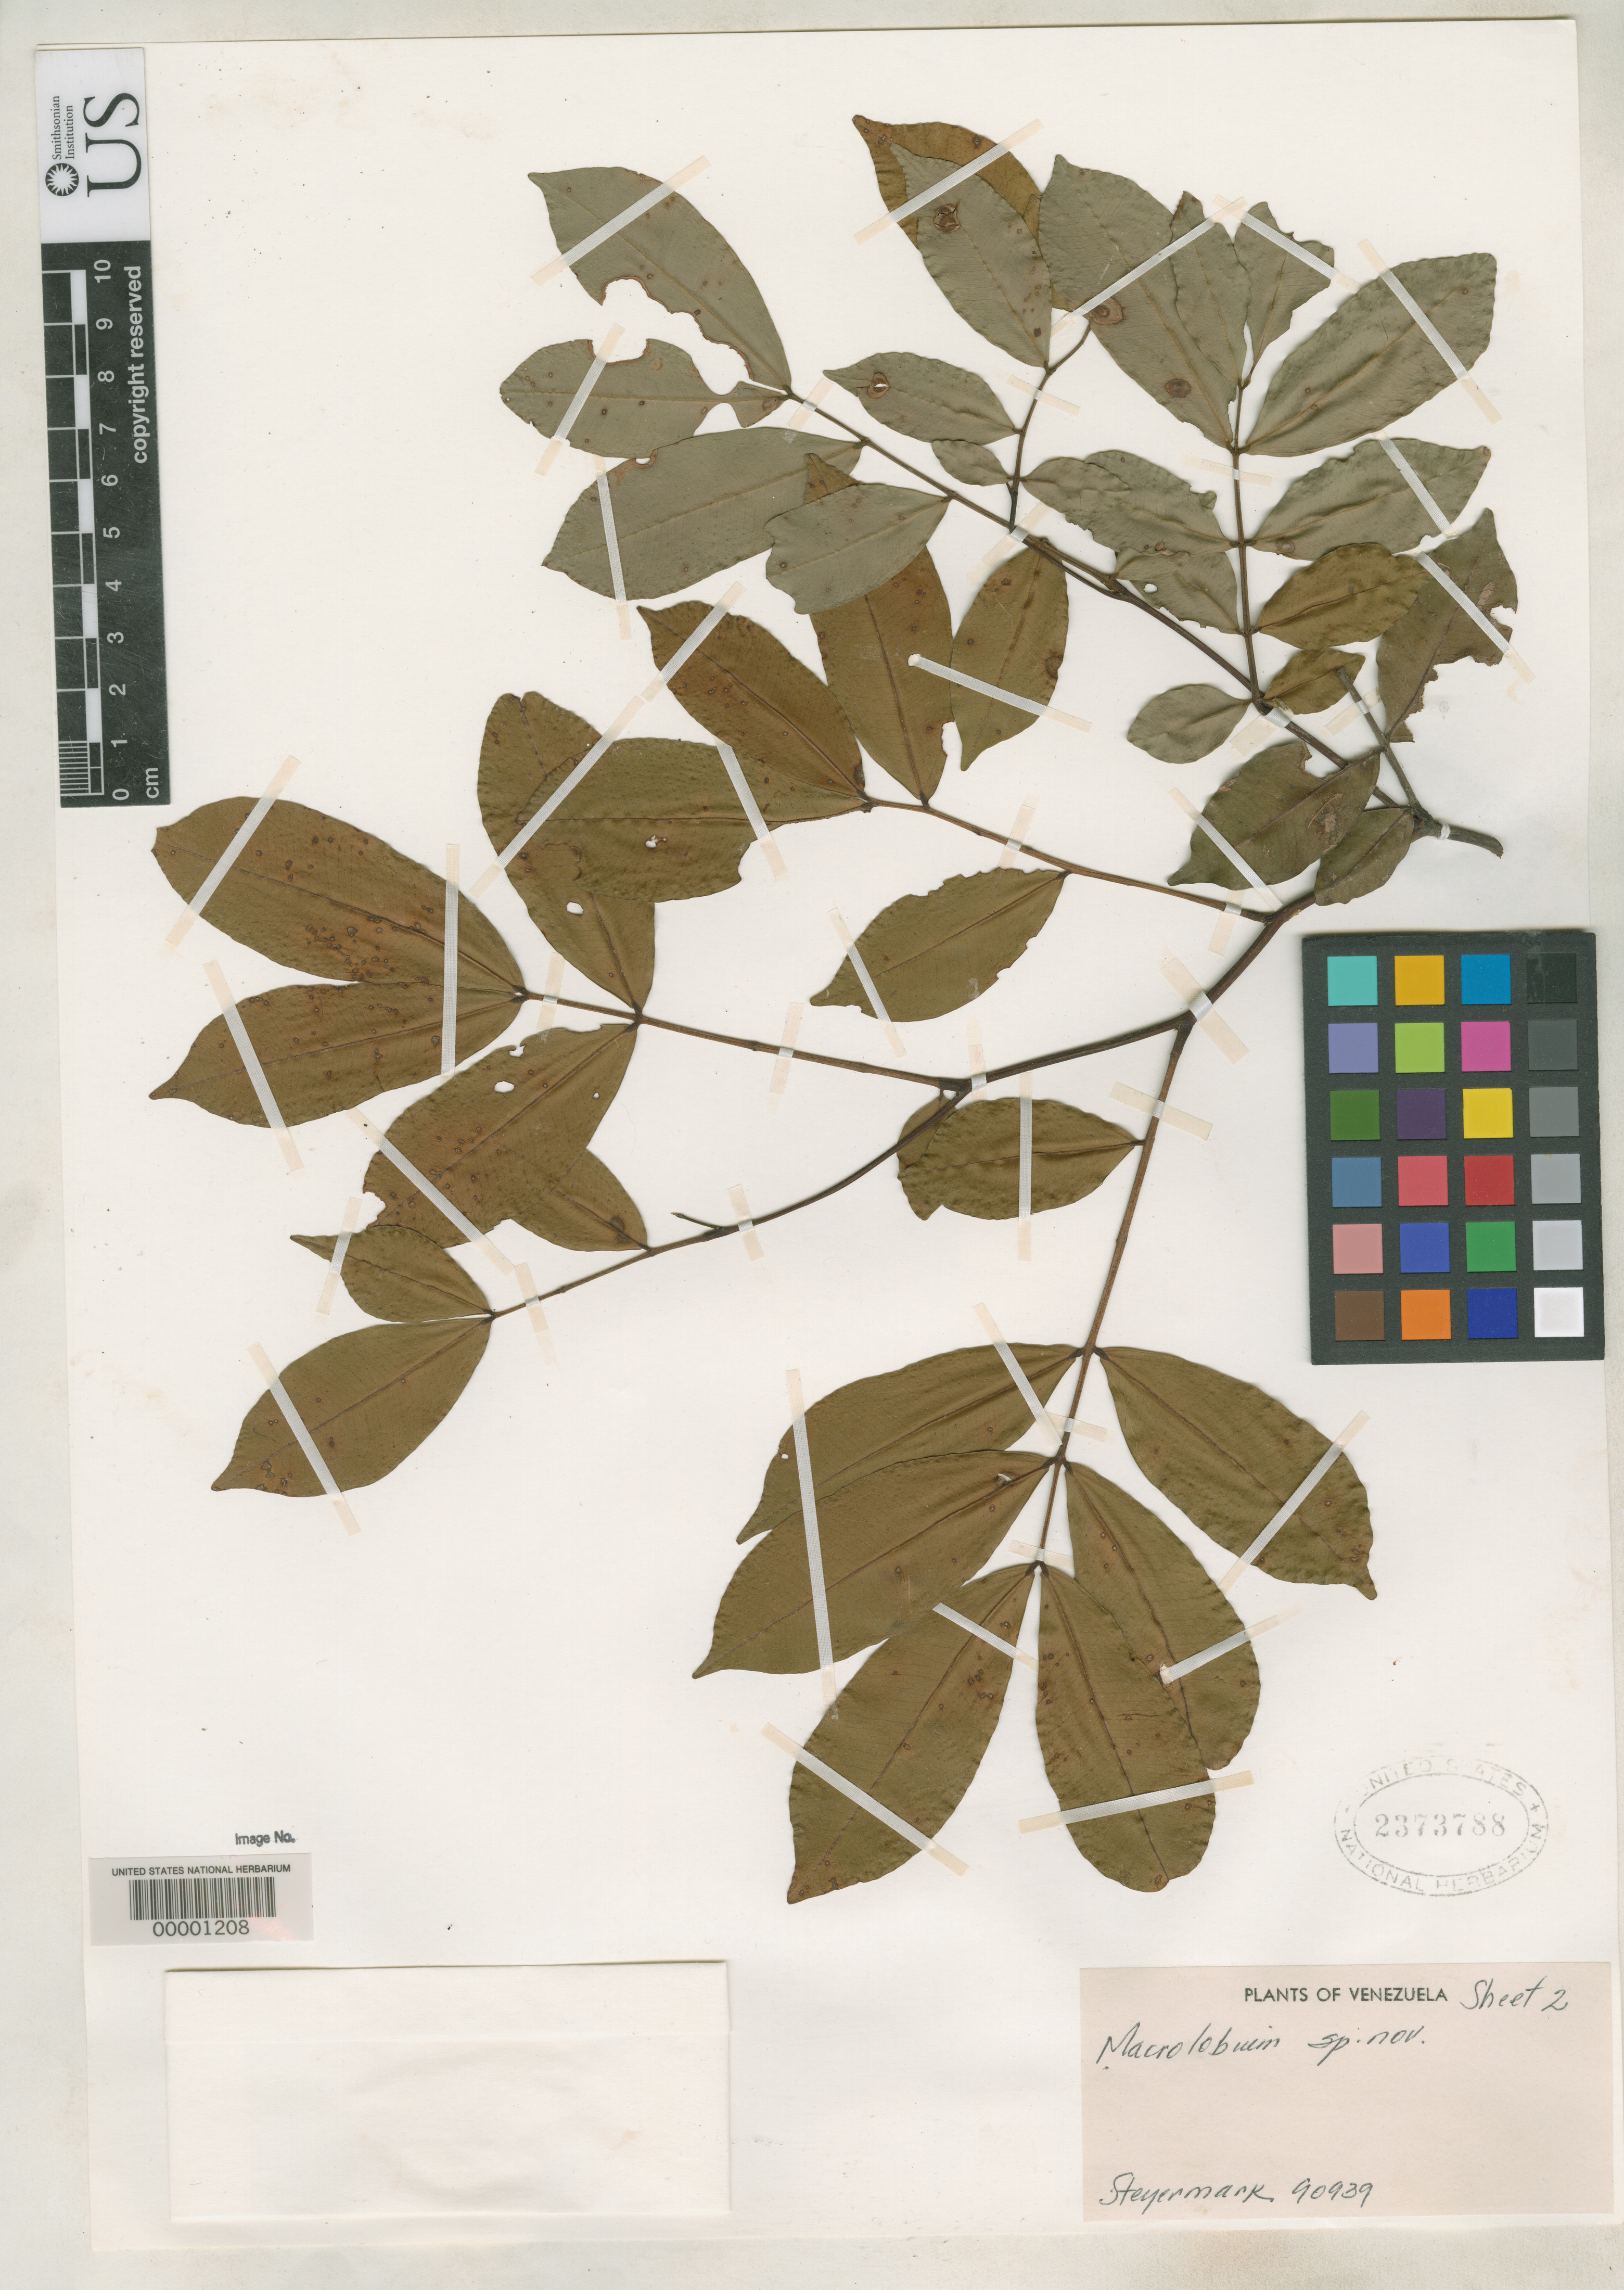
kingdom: Plantae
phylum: Tracheophyta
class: Magnoliopsida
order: Fabales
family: Fabaceae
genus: Macrolobium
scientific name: Macrolobium steyermarkii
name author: R.S. Cowan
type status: Holotype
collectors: J. Steyermark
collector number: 90939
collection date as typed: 21 Oct 1962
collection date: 1962-10-21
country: Venezuela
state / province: Distrito Federal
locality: Portochuelo-Penita.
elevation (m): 1550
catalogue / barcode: US 2373788